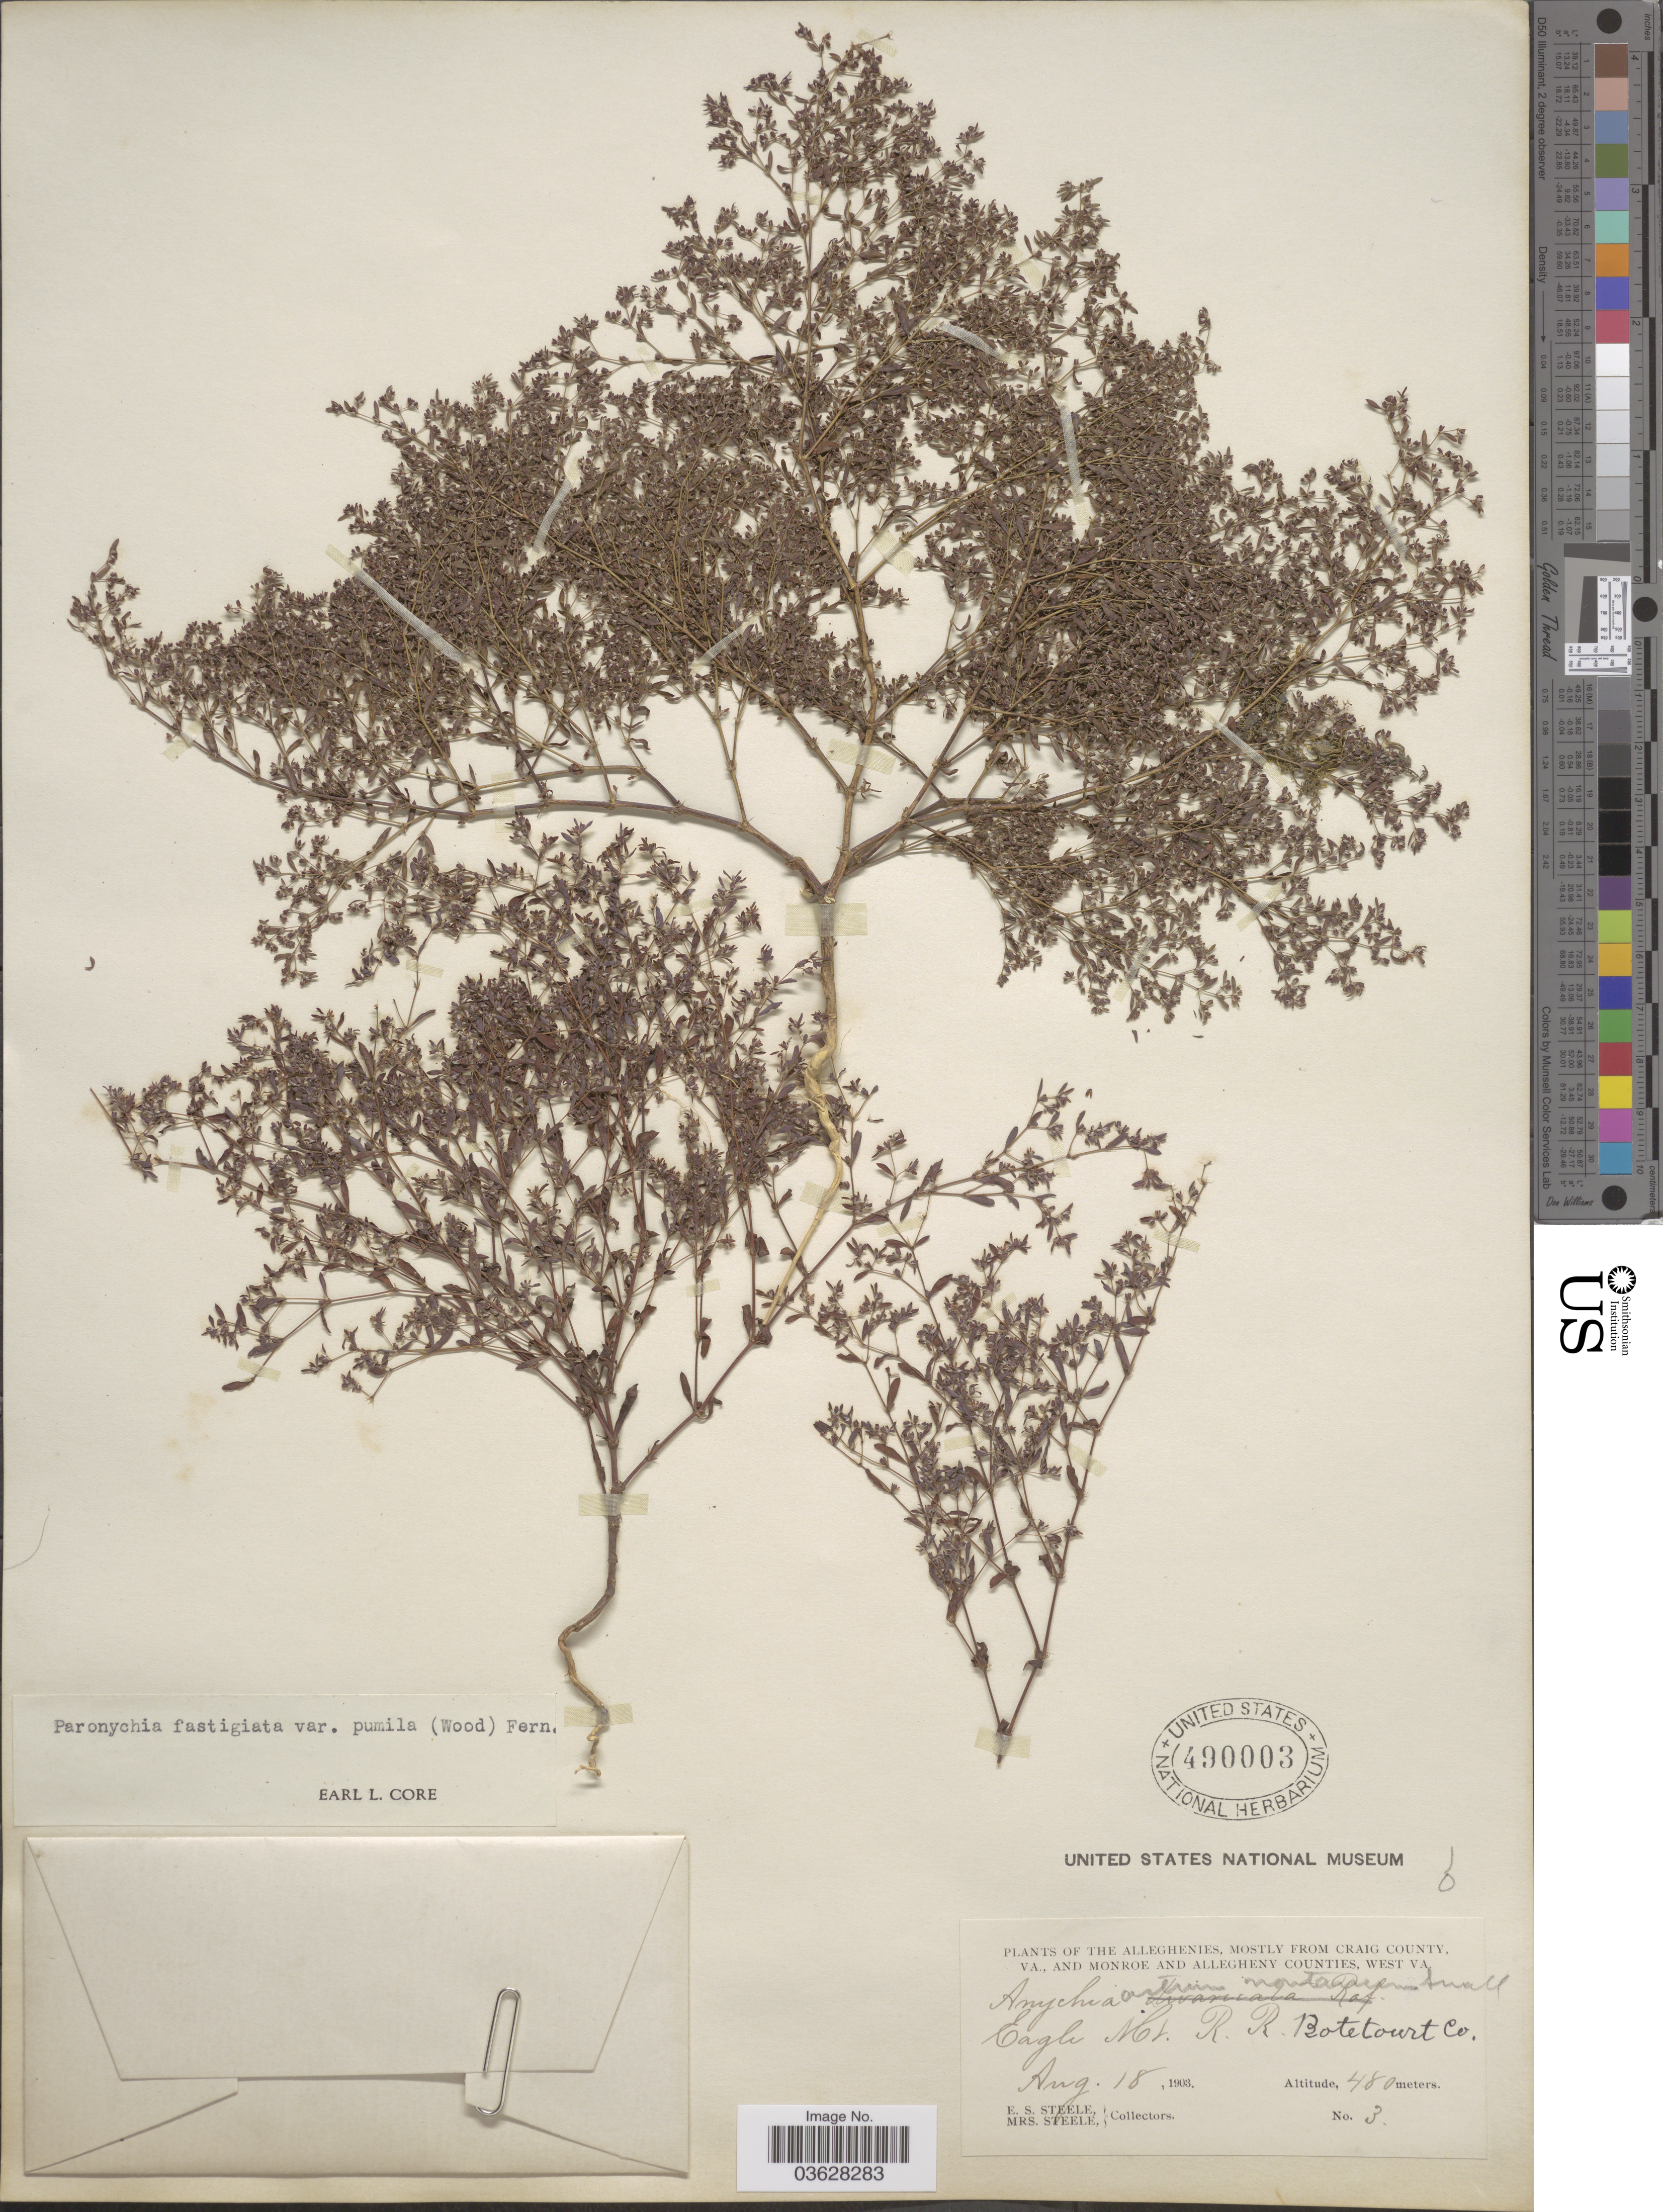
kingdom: Plantae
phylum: Tracheophyta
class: Magnoliopsida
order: Caryophyllales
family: Caryophyllaceae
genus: Paronychia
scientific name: Paronychia fastigiata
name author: (Raf.) Fernald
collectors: E. Steele & Mrs. E. S. Steele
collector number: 3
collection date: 1903-08-18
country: United States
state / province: Virginia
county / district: Botetourt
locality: Botetourt County, Ridge near Roanoke County line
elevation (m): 480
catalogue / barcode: US 490003